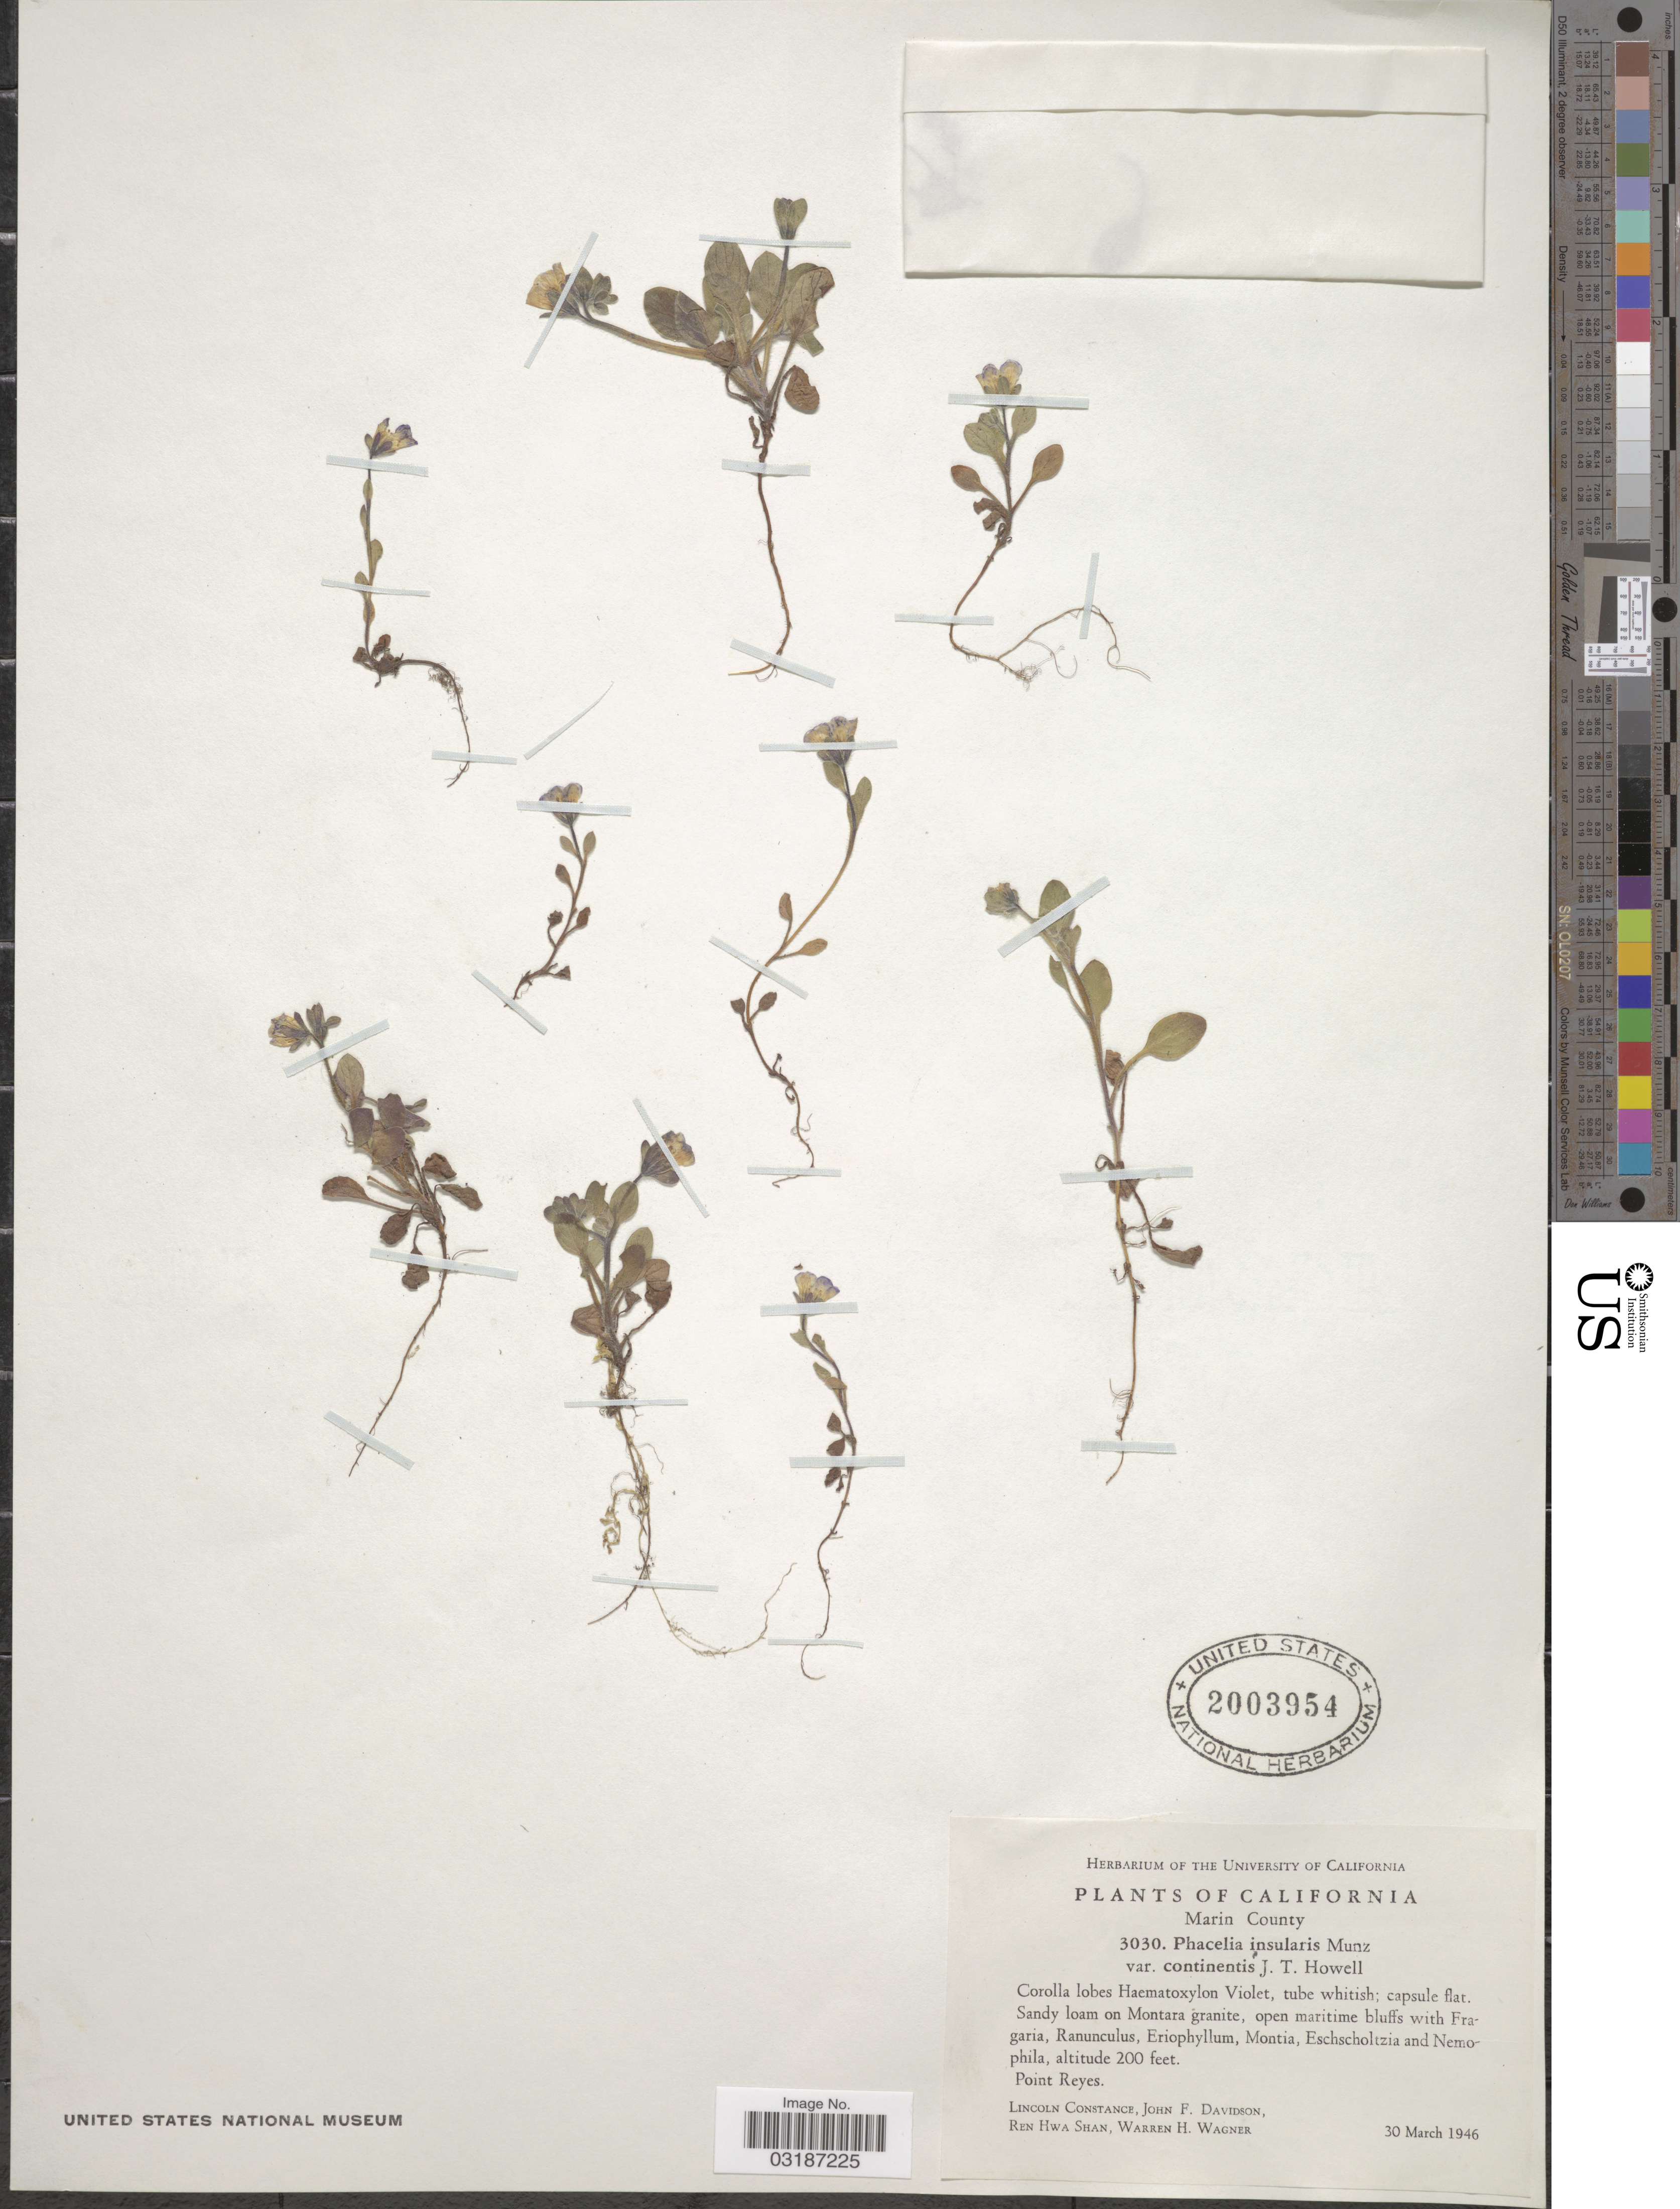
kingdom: Plantae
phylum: Tracheophyta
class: Magnoliopsida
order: Boraginales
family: Hydrophyllaceae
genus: Phacelia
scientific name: Phacelia insularis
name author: Munz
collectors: L. Constance, J. F. Davidson, R. Shan & W. H. Wagner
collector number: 3030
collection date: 1946-03-30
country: United States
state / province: California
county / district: Marin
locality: Marin County. Point Reyes.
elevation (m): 61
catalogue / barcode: US 2003954